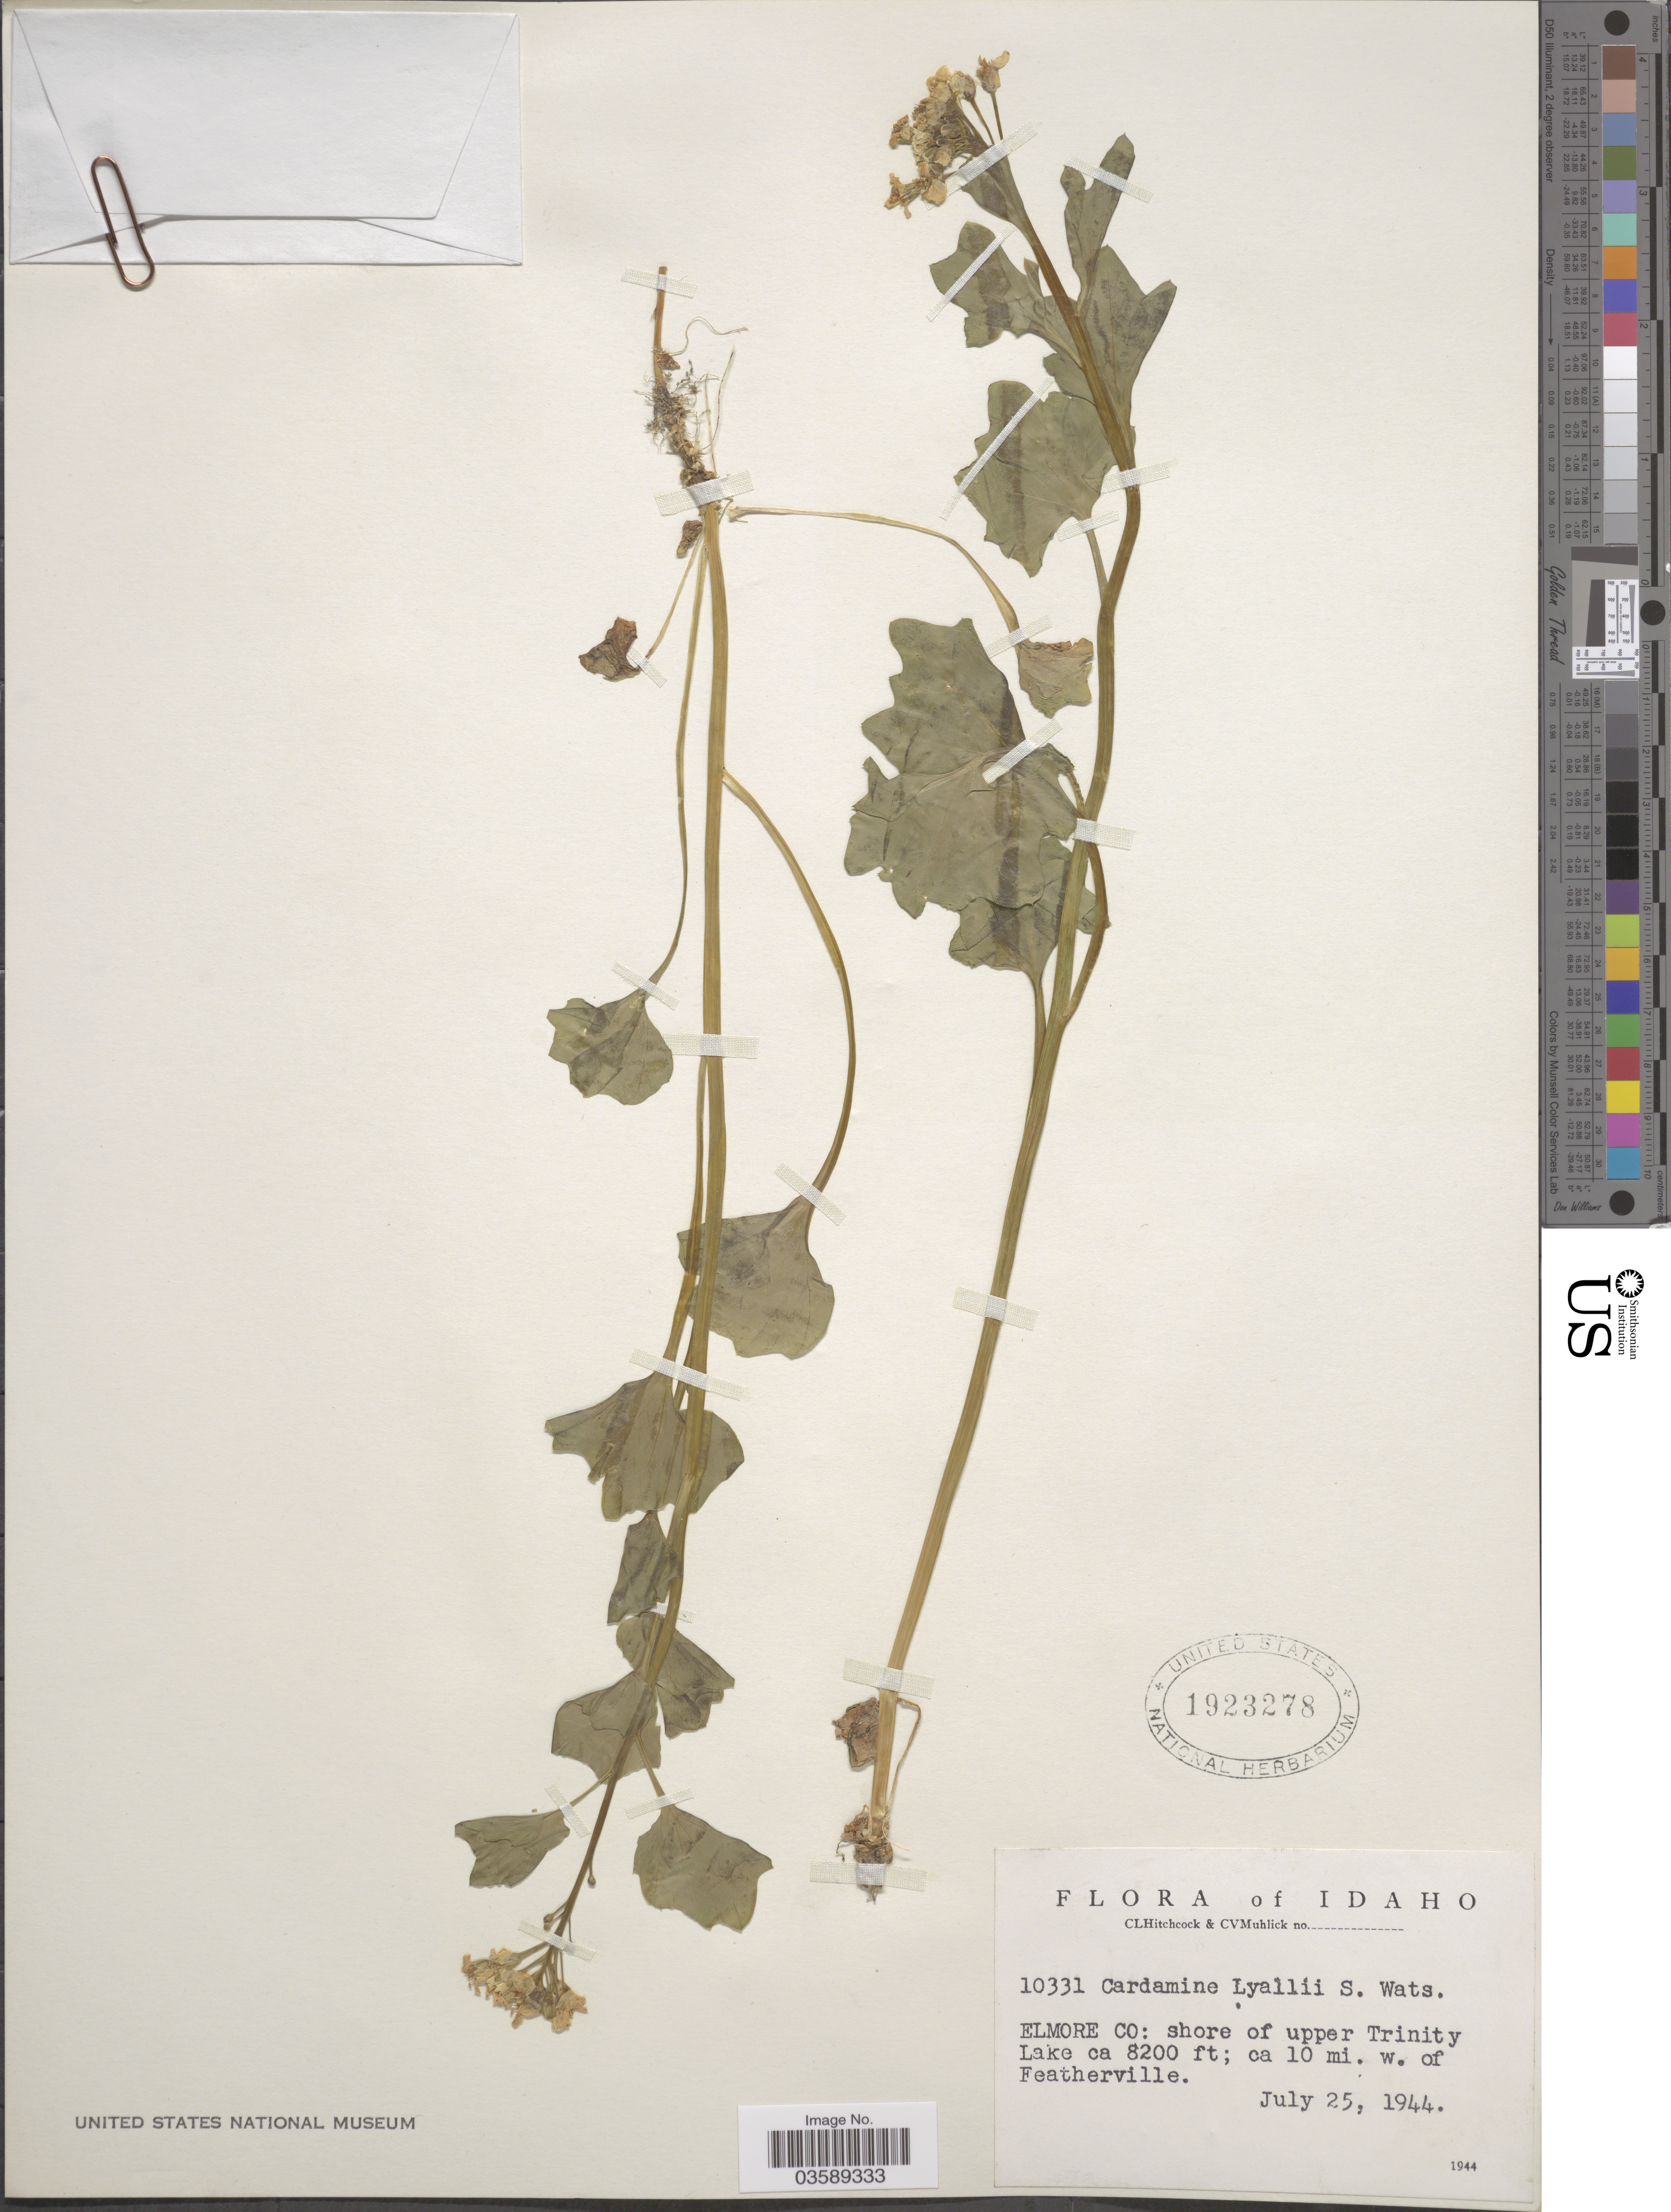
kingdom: Plantae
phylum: Tracheophyta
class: Magnoliopsida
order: Brassicales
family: Brassicaceae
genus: Cardamine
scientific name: Cardamine lyallii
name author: S. Watson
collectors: C. L. Hitchcock & C. V. Muhlick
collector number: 10331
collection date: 1944-07-25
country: United States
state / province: Idaho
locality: Elmore Co: shore of upper Trinity Lake; ca 10 mi. w. of Featherville.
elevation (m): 2499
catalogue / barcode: US 1923278